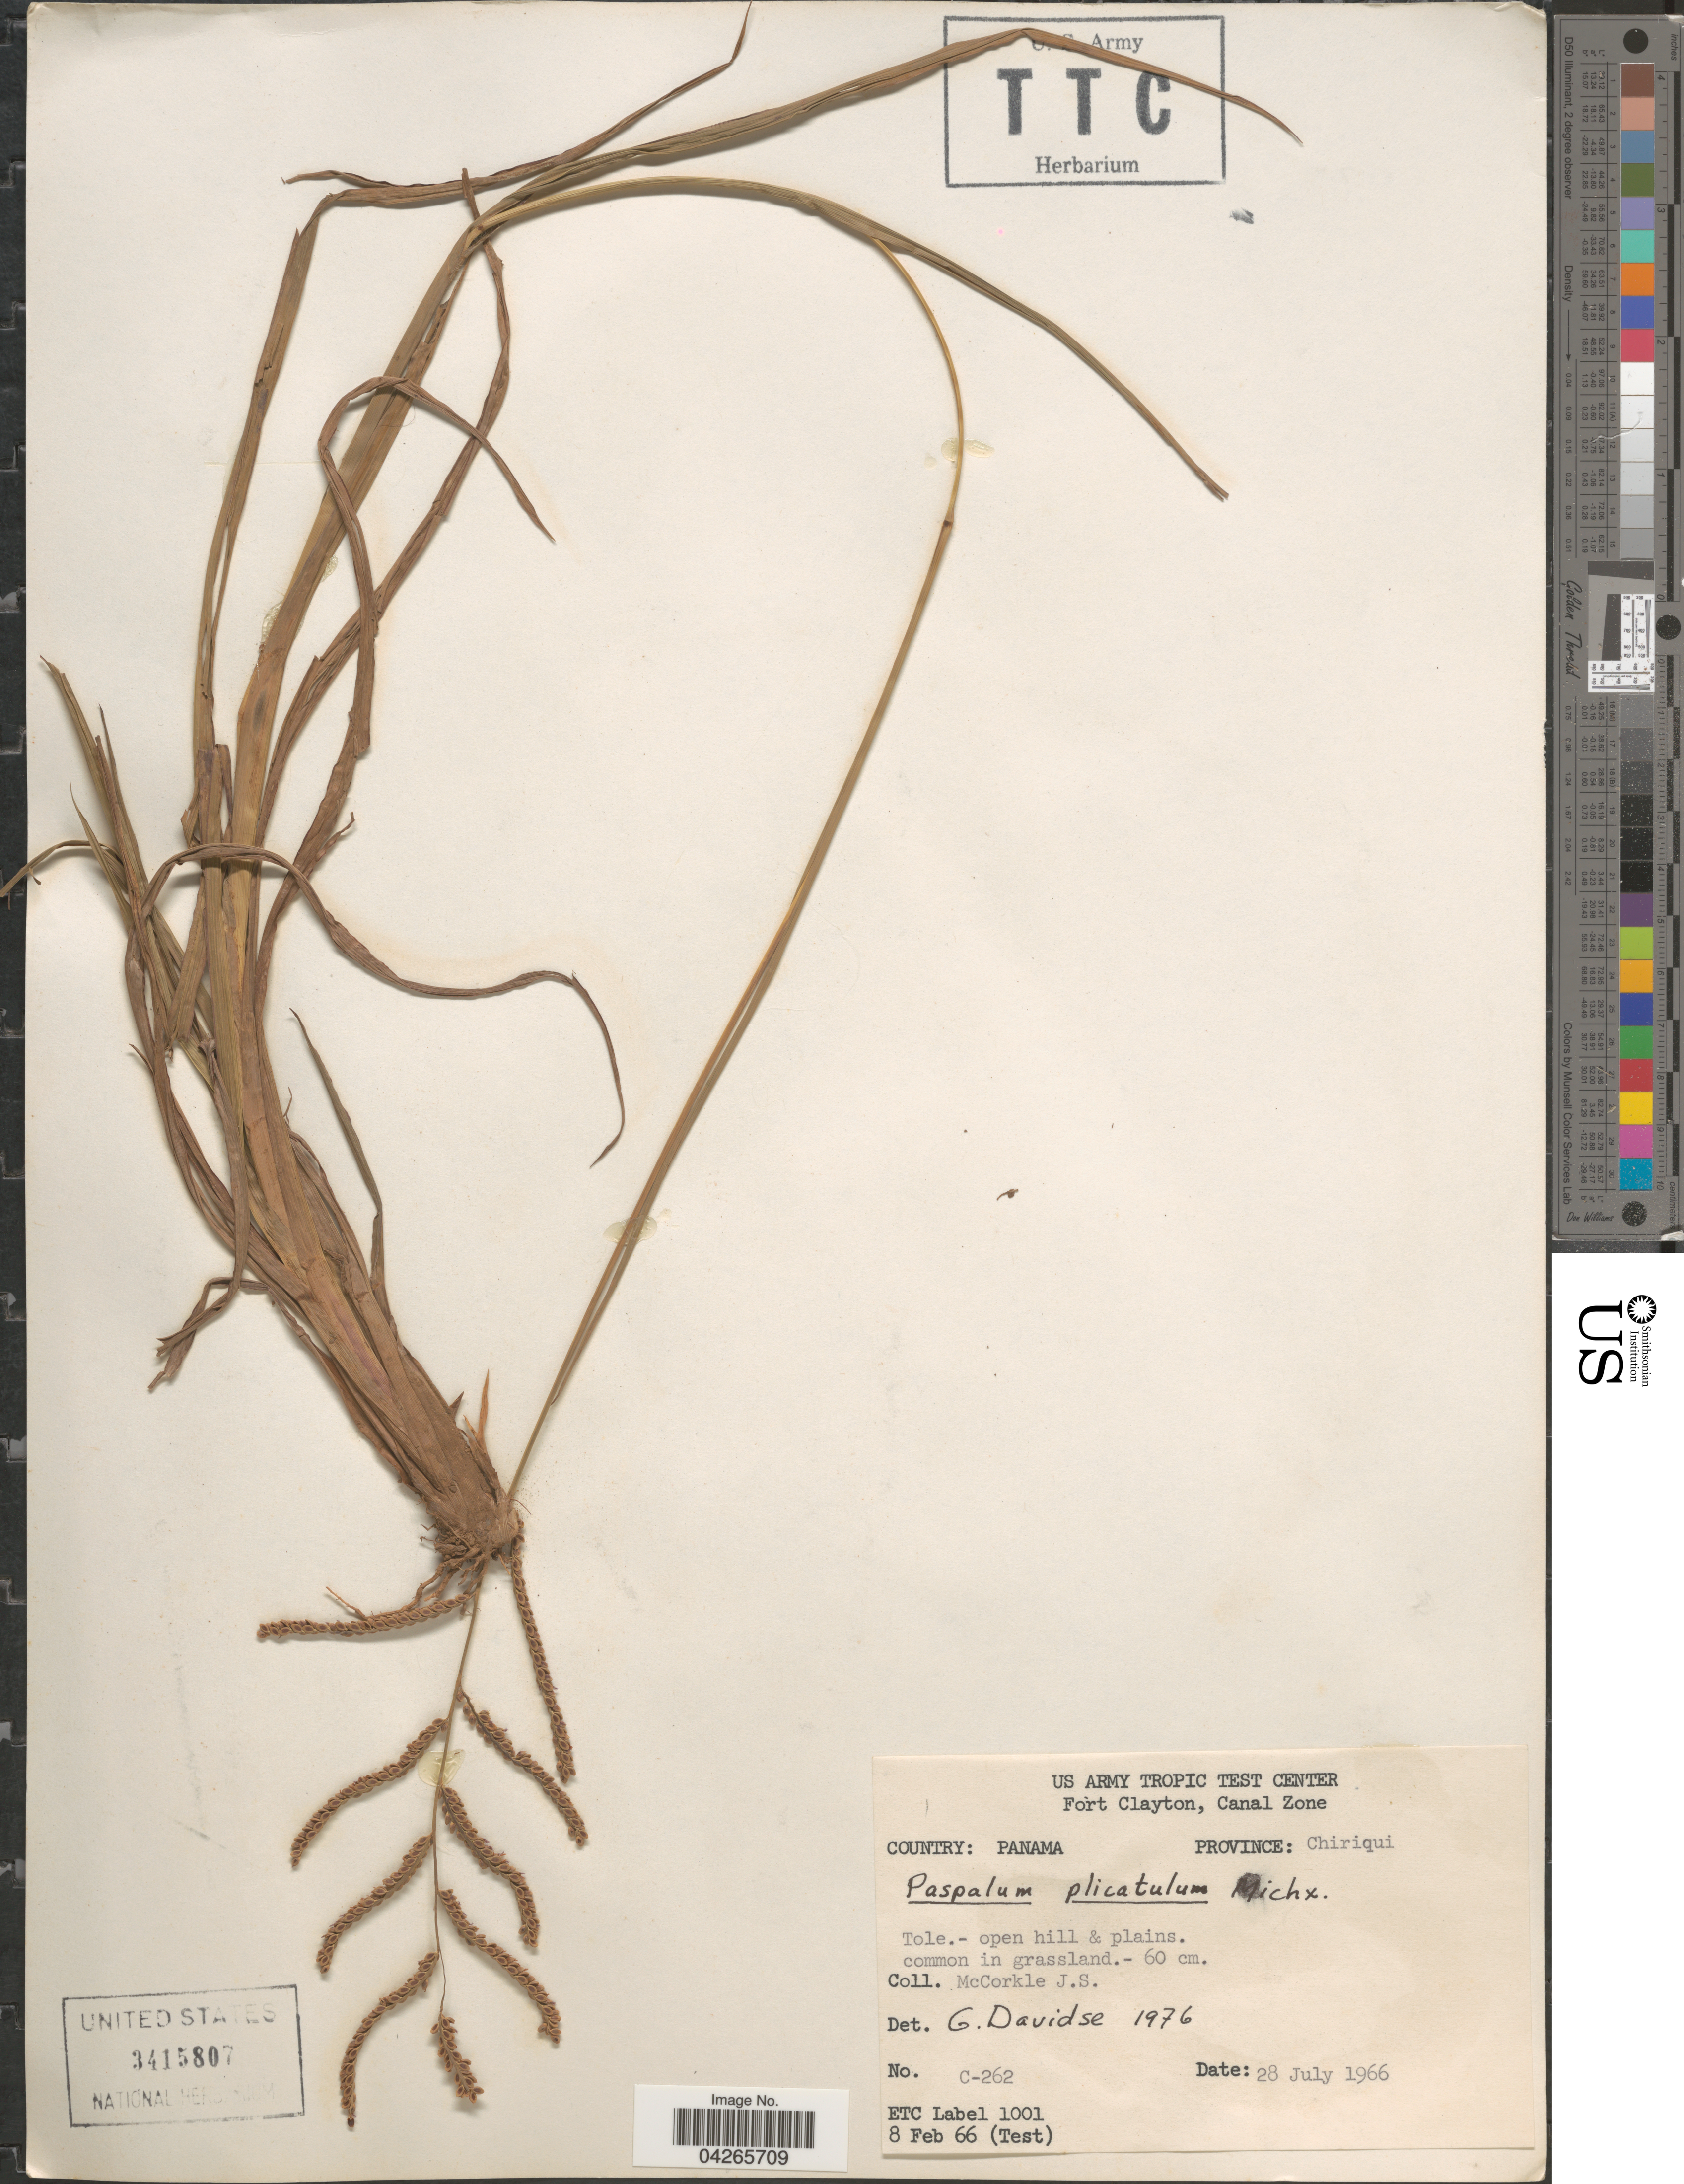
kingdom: Plantae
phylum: Tracheophyta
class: Liliopsida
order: Poales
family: Poaceae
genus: Paspalum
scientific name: Paspalum plicatulum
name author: Michx.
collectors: J. McCorkle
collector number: C-262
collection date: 1966-07-28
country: Panama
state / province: Chiriqui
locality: US Army Tropic Test Center. Fort Clayton, Canal Zone. Tole.- open hill & plains. Common in grassland.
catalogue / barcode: US 3415807